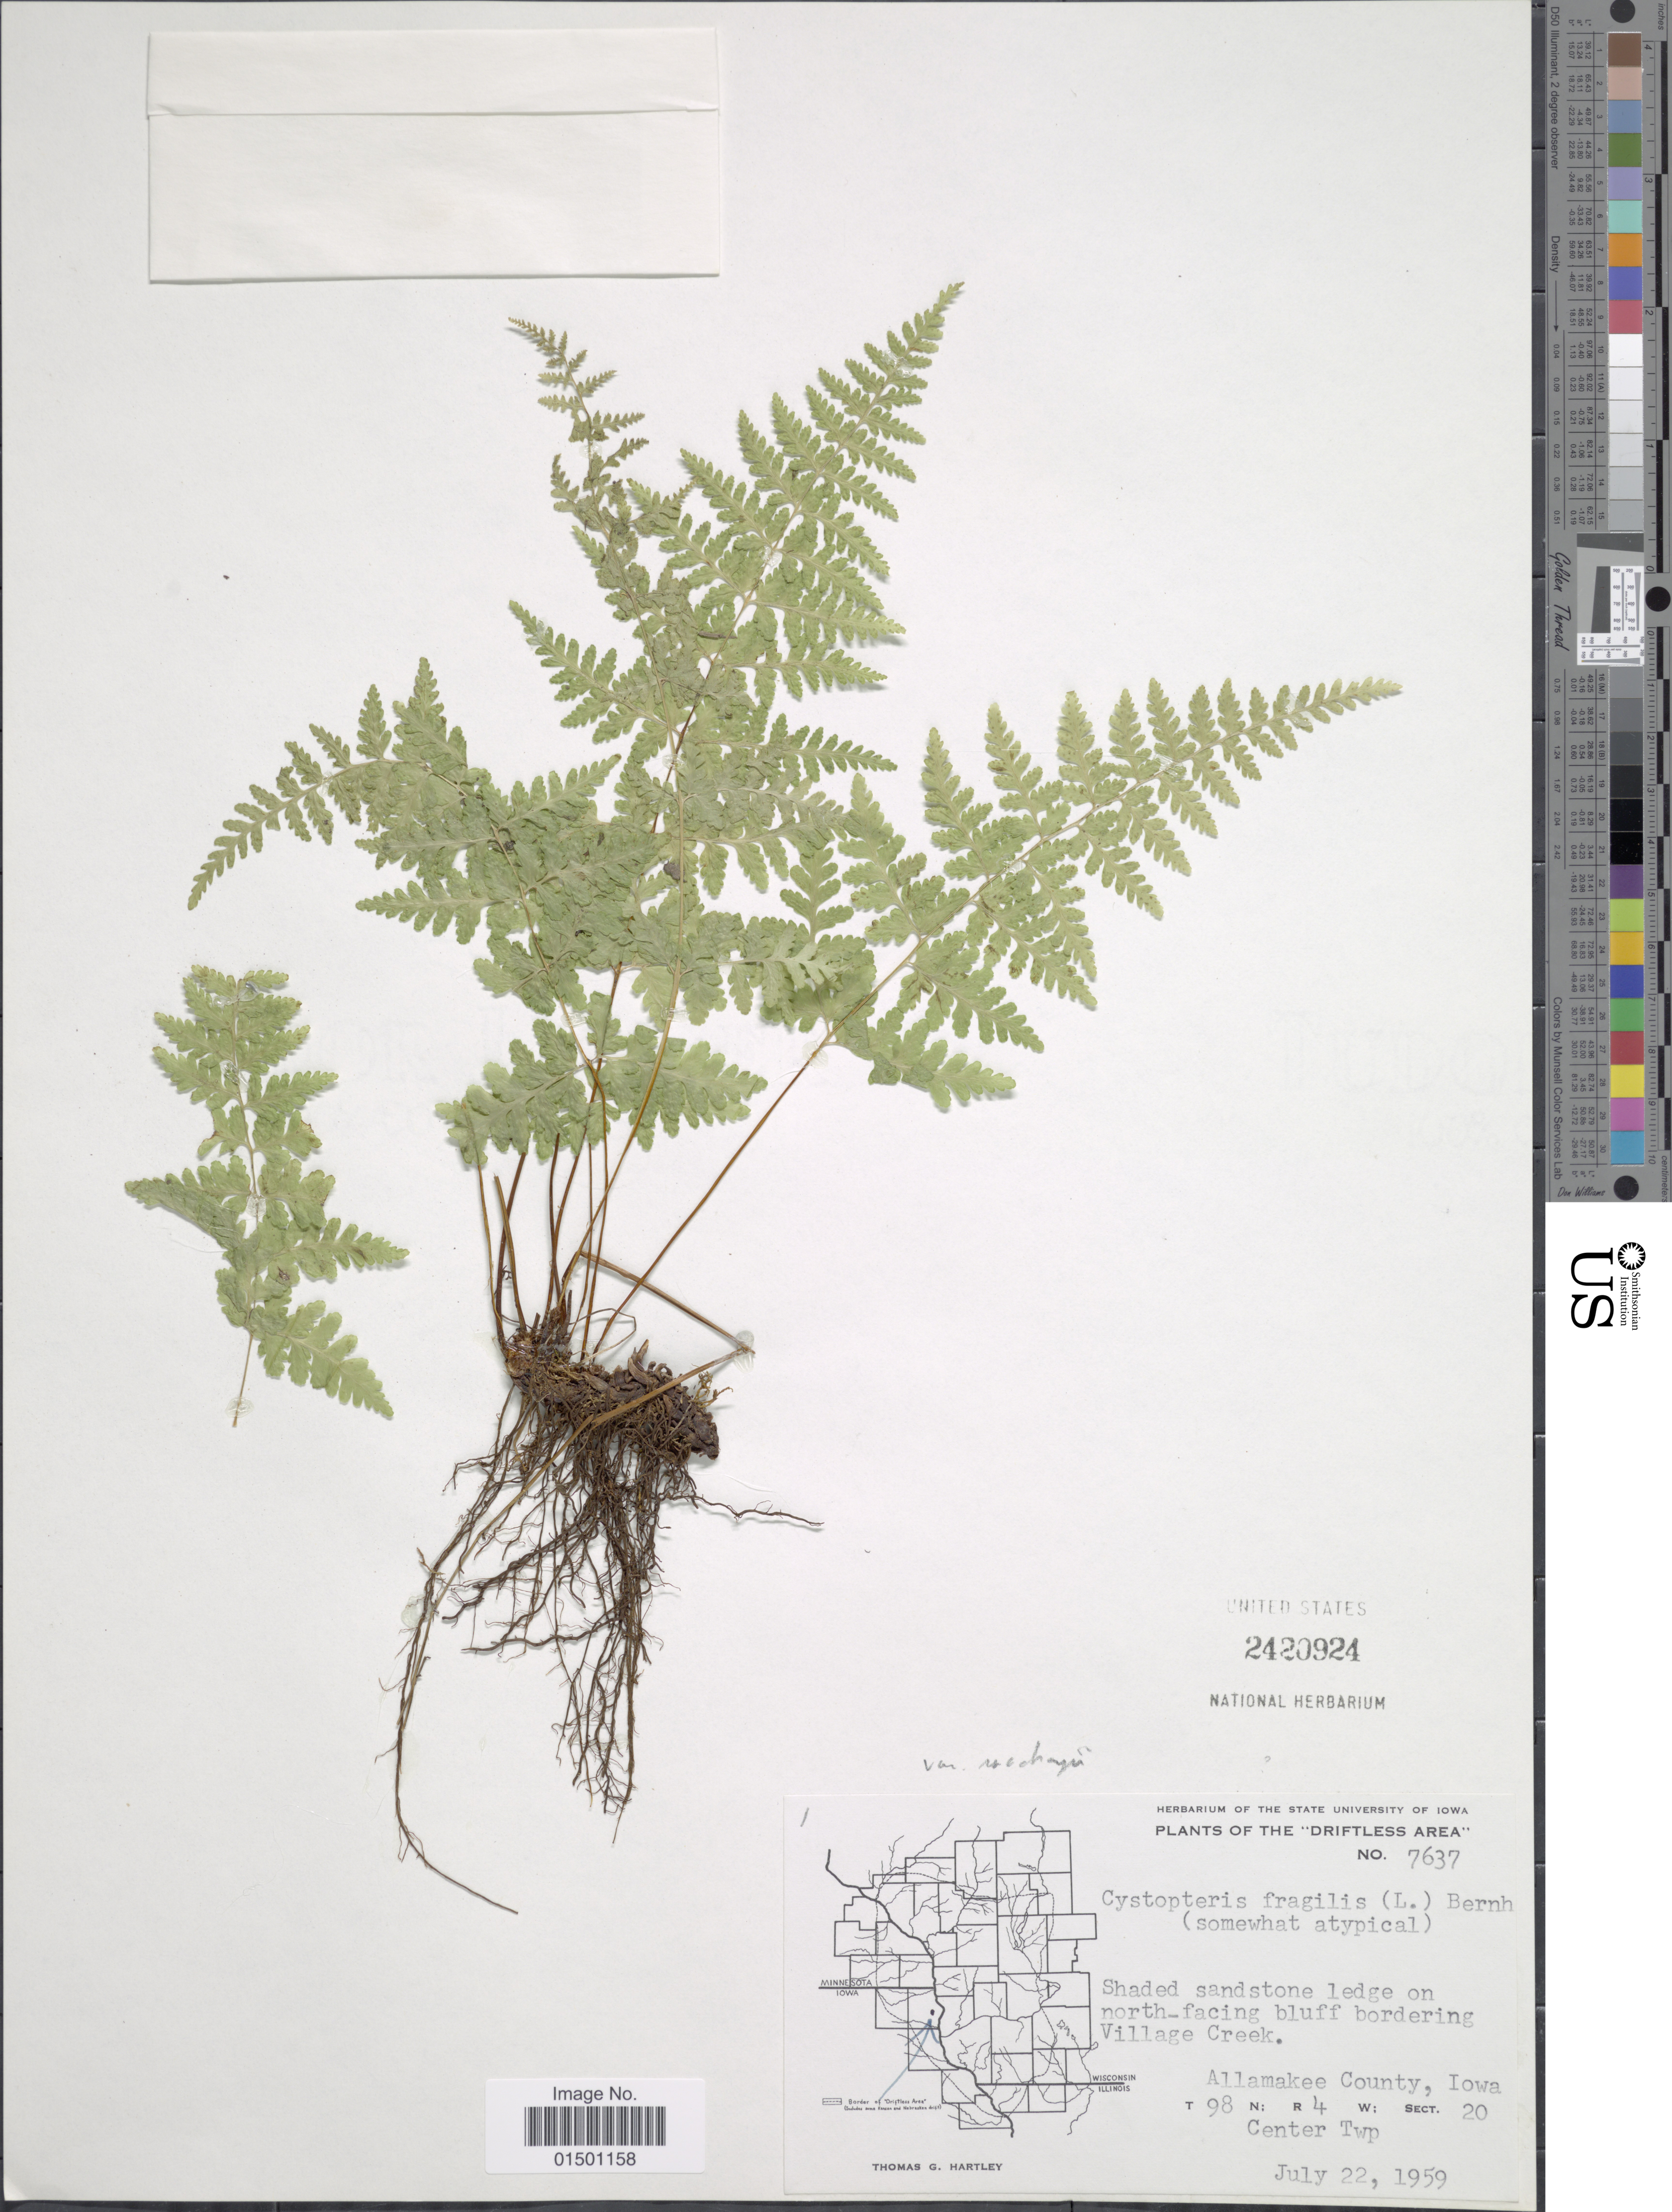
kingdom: Plantae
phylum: Tracheophyta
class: Polypodiopsida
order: Polypodiales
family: Cystopteridaceae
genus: Cystopteris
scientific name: Cystopteris diaphana x C. fragilis (L.) Bernh.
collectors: T. G. Hartley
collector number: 7637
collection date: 1959-07-22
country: United States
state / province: Iowa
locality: Driftless Area, north-facing bluff bordering Village Creek, Allamakee County T98N: R4W: sect. 20, Center Twp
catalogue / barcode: US 2420924